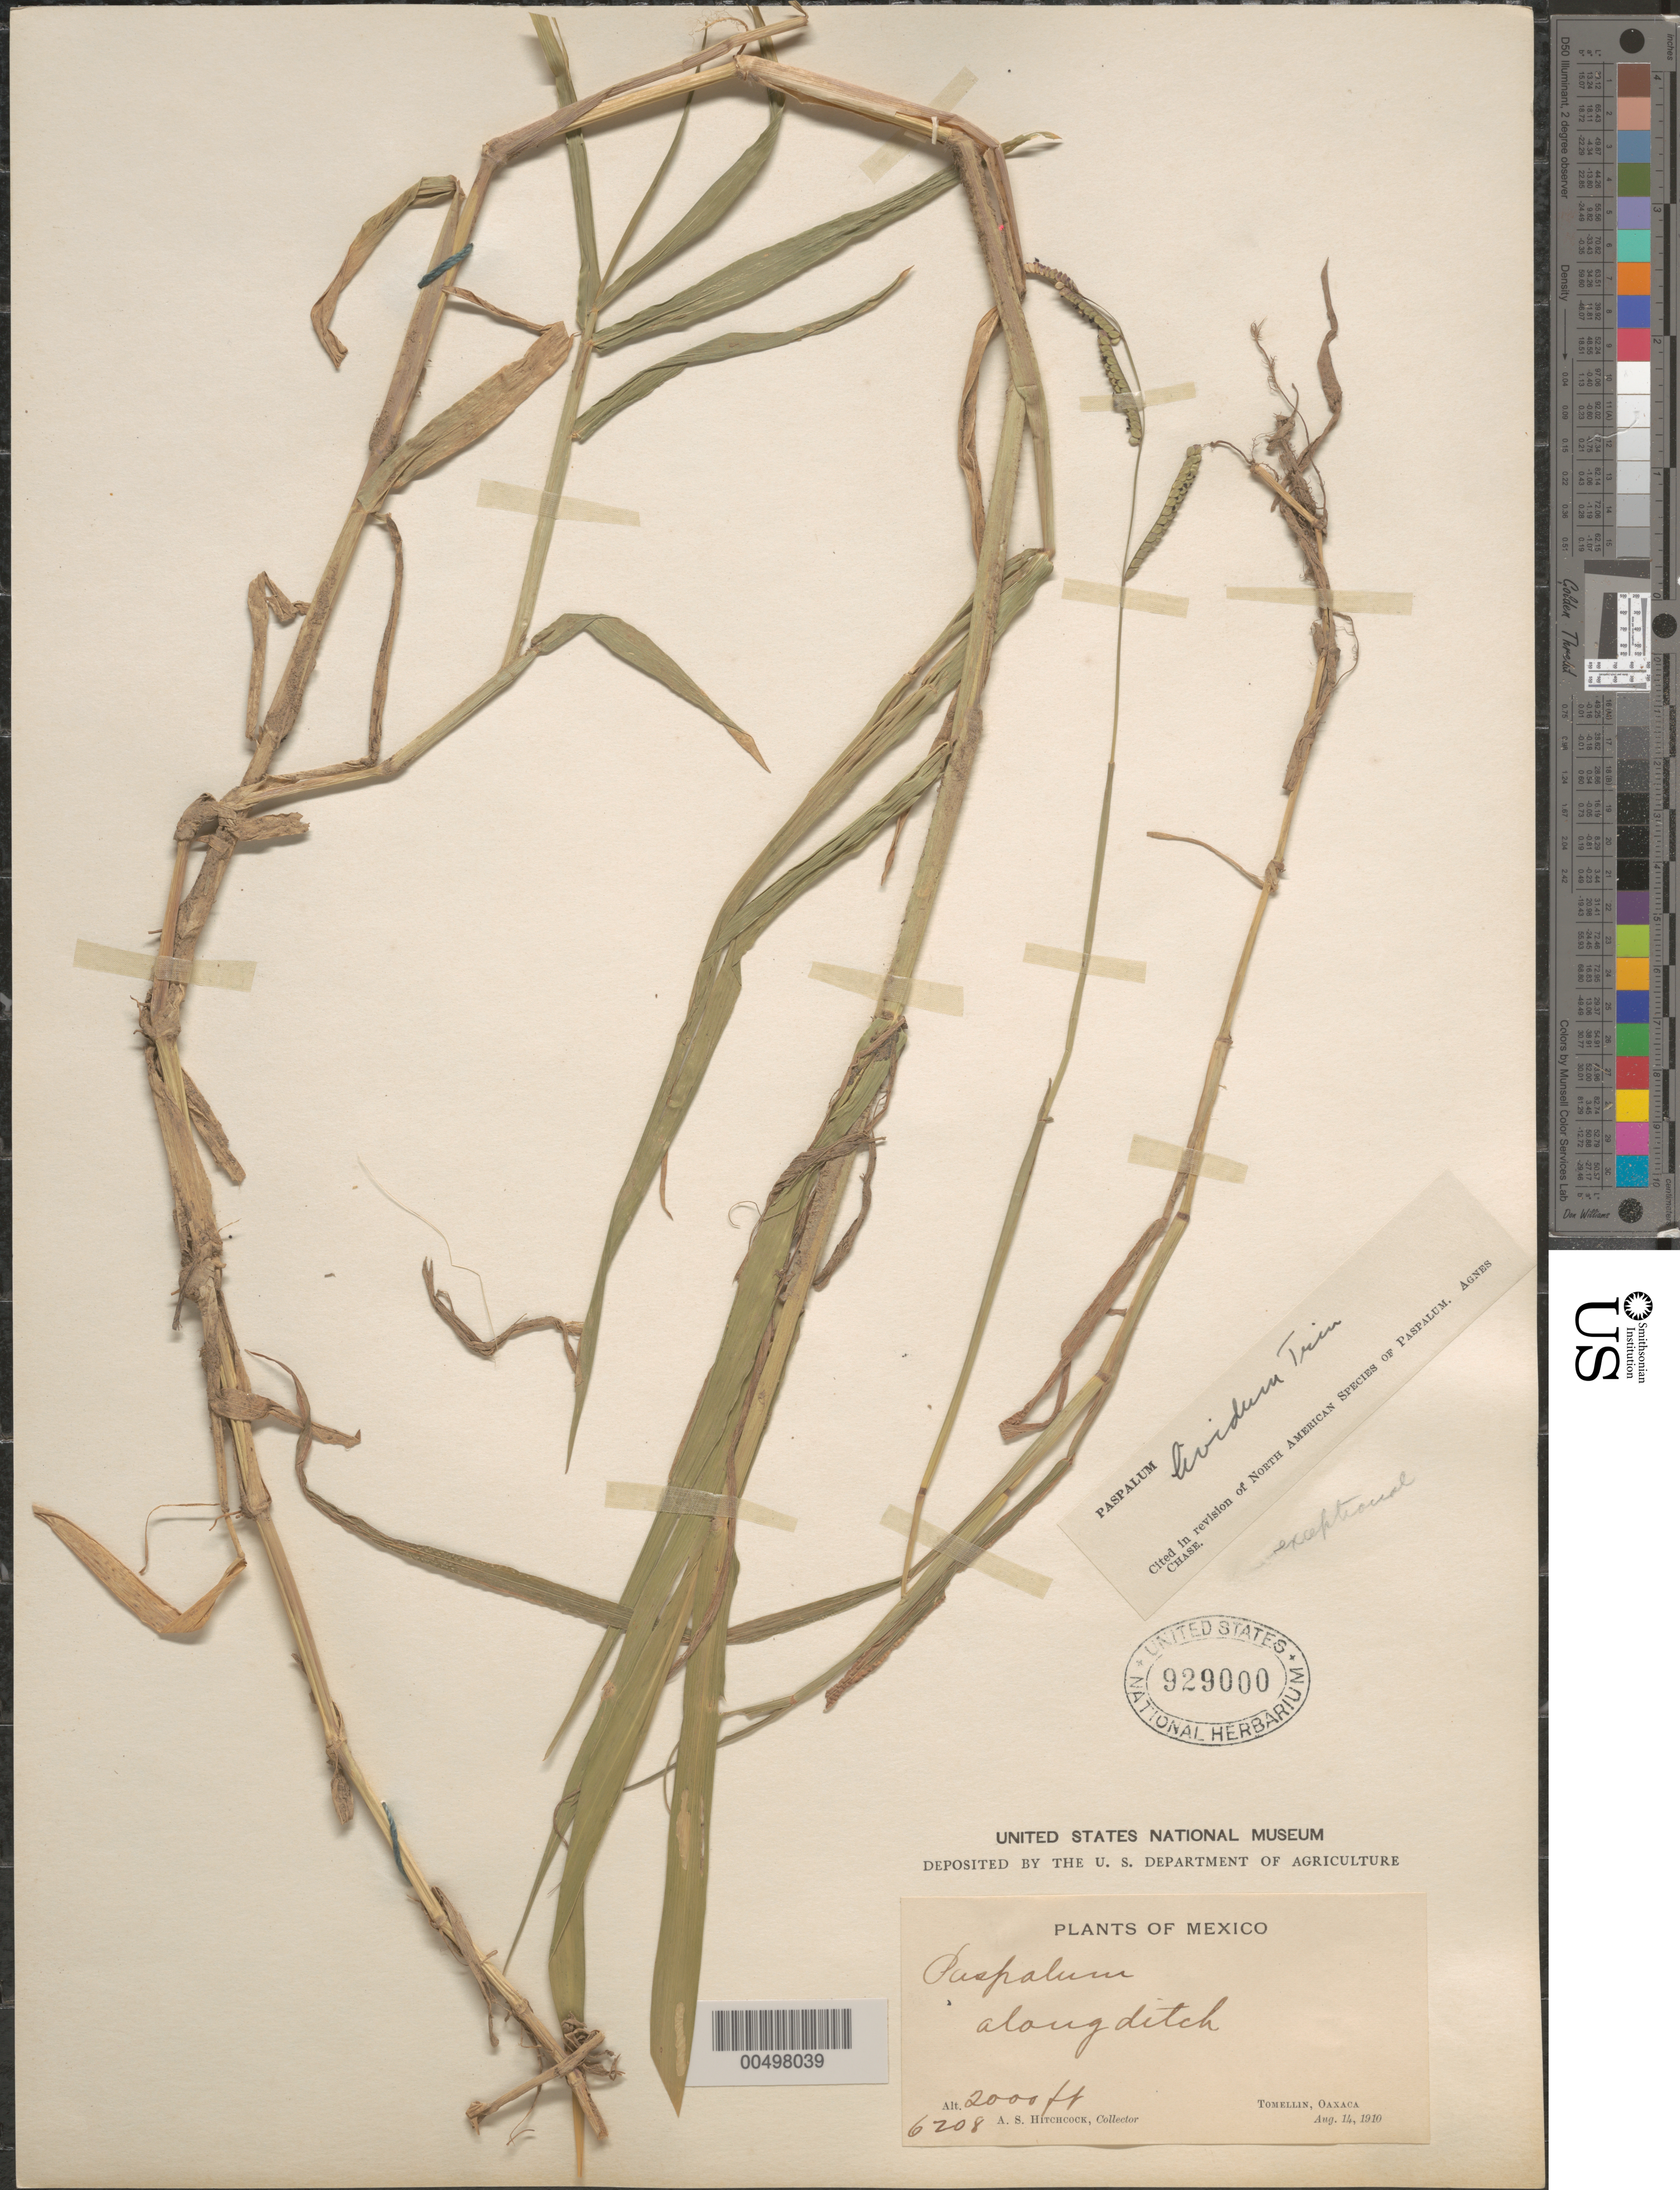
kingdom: Plantae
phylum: Tracheophyta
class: Liliopsida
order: Poales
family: Poaceae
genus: Paspalum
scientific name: Paspalum lividum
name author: Trin. in Schltdl.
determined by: Chase, [M.] Agnes, (US)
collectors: A. S. Hitchcock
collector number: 6208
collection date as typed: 14 Aug 1910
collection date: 1910-08-14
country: Mexico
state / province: Oaxaca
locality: Tomellin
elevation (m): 610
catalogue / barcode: US 929000